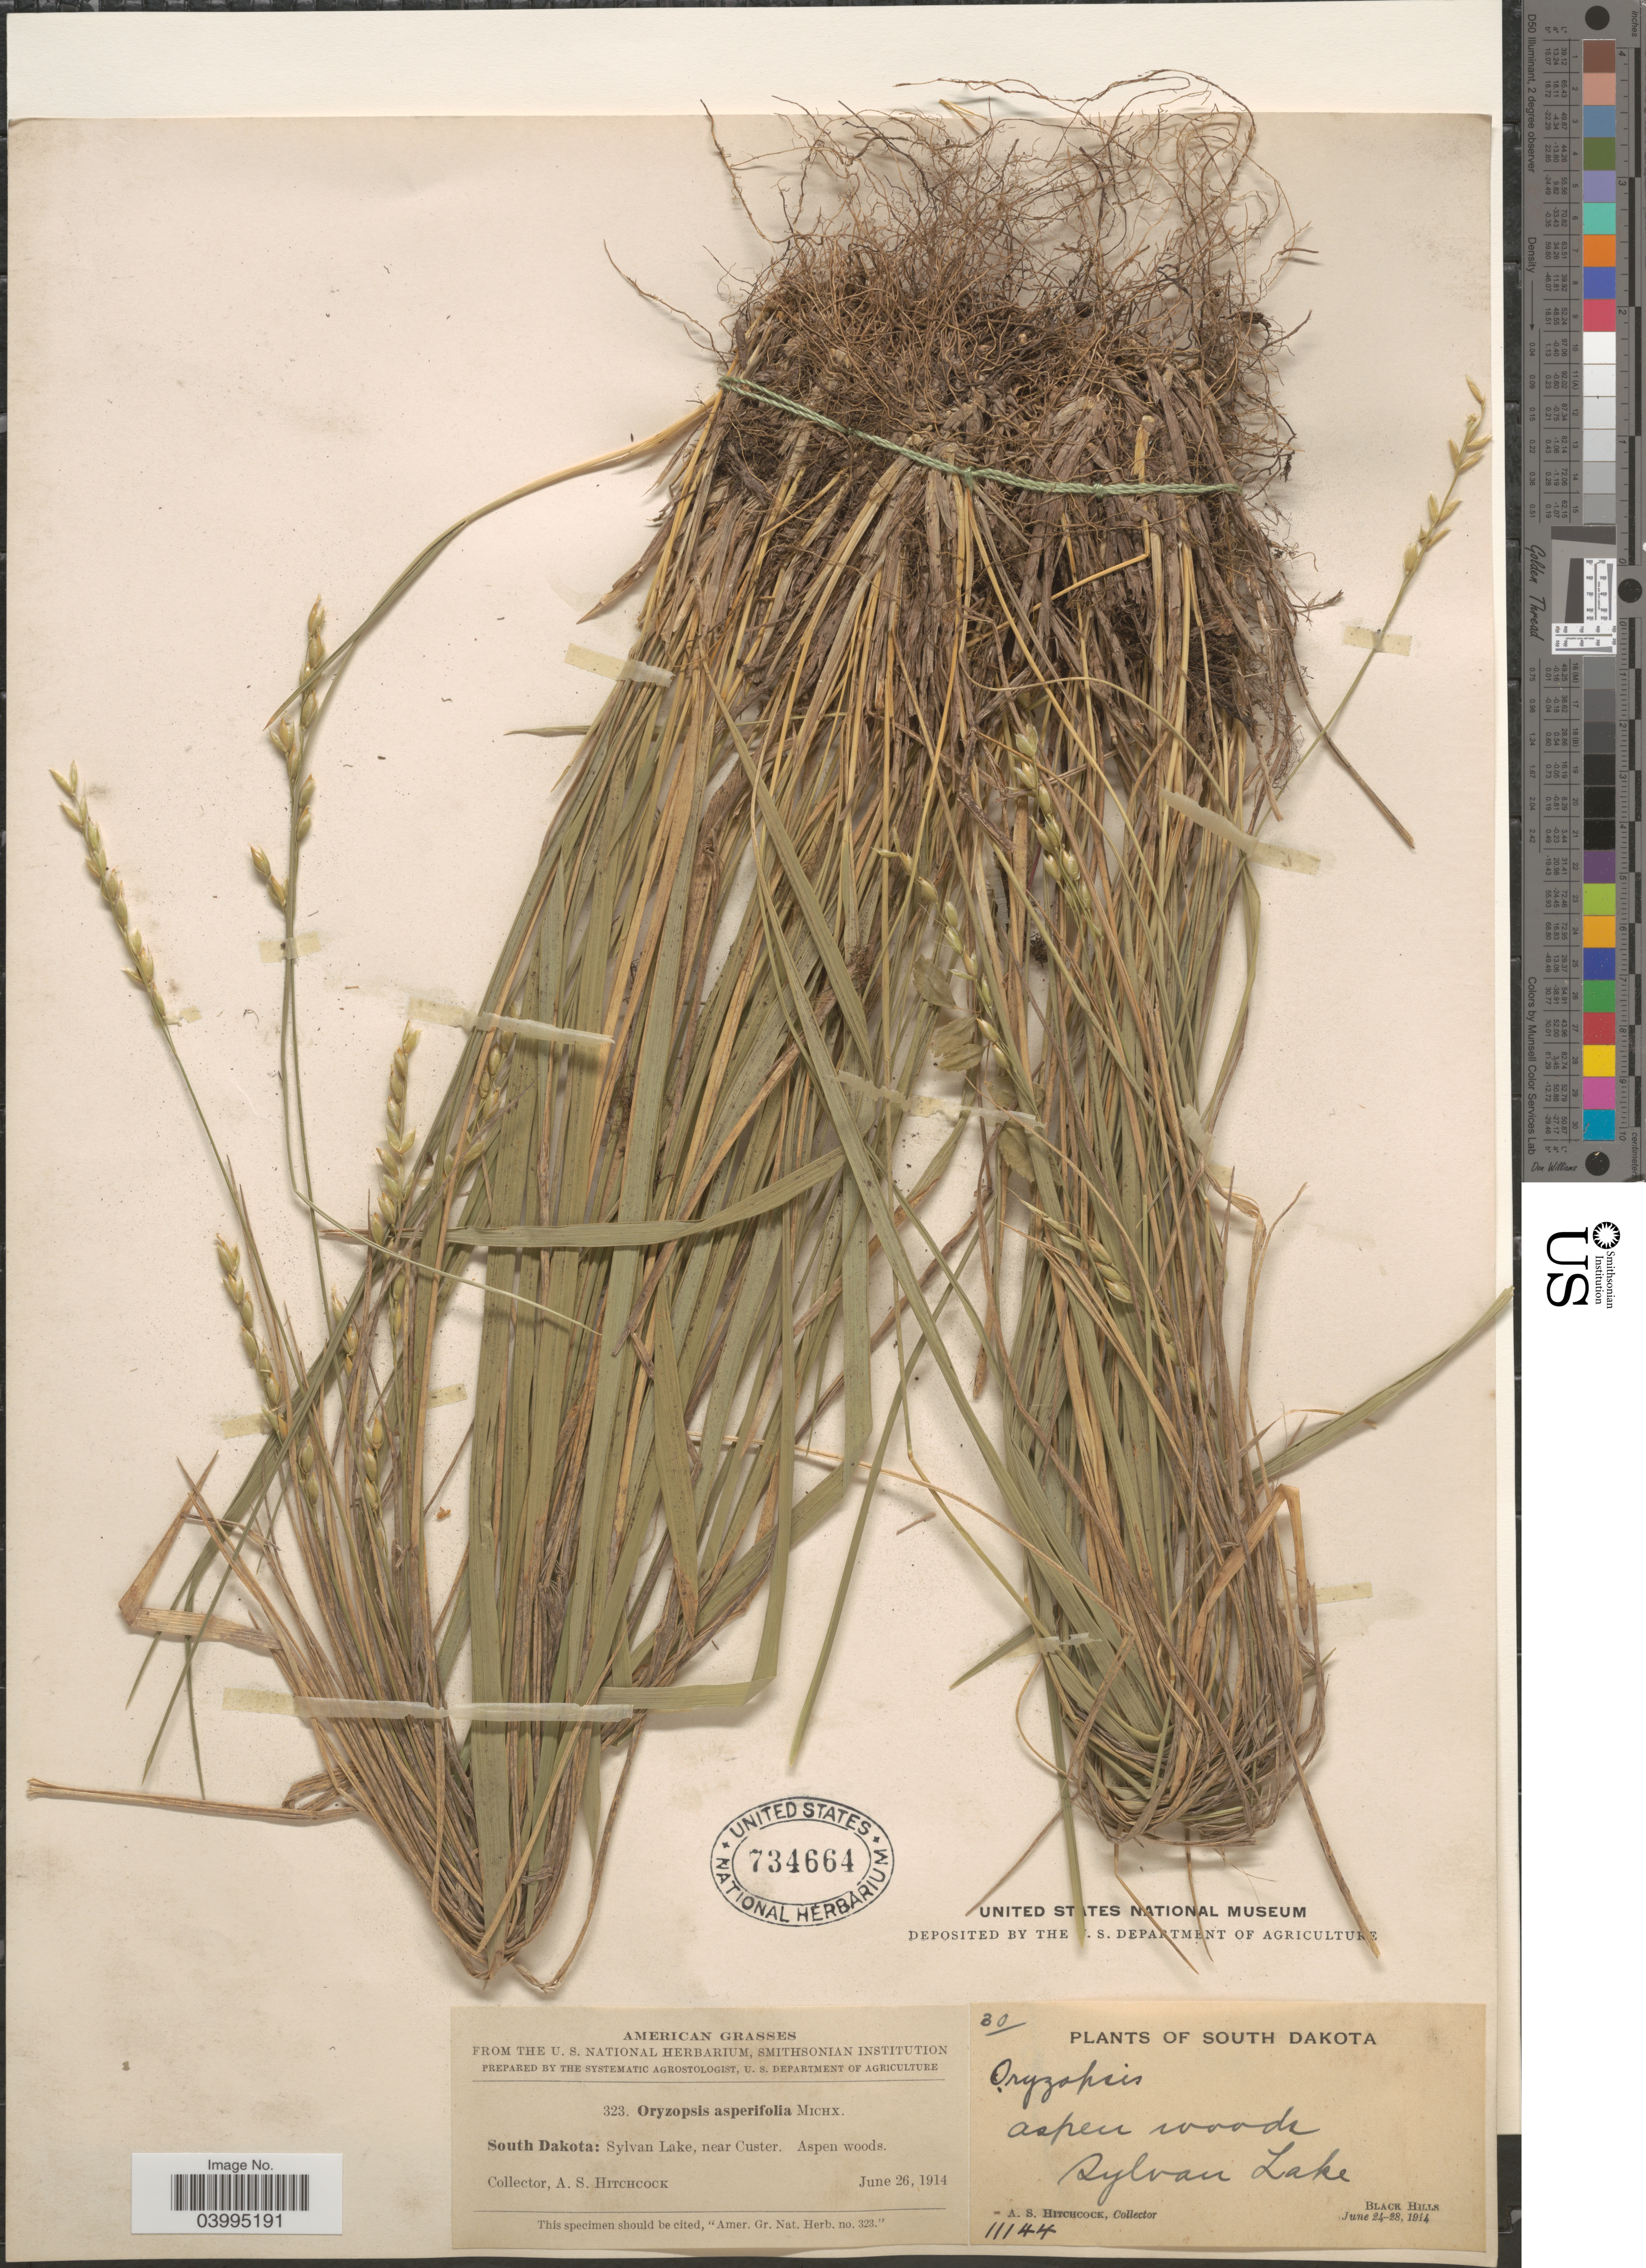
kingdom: Plantae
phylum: Tracheophyta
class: Liliopsida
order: Poales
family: Poaceae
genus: Oryzopsis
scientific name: Oryzopsis asperifolia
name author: Michx.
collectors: A. S. Hitchcock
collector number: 11144/323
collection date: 1914-06-26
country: United States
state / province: South Dakota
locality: Sylvan Lake, near Custer. Aspen woods. Black Hills.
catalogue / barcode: US 734664